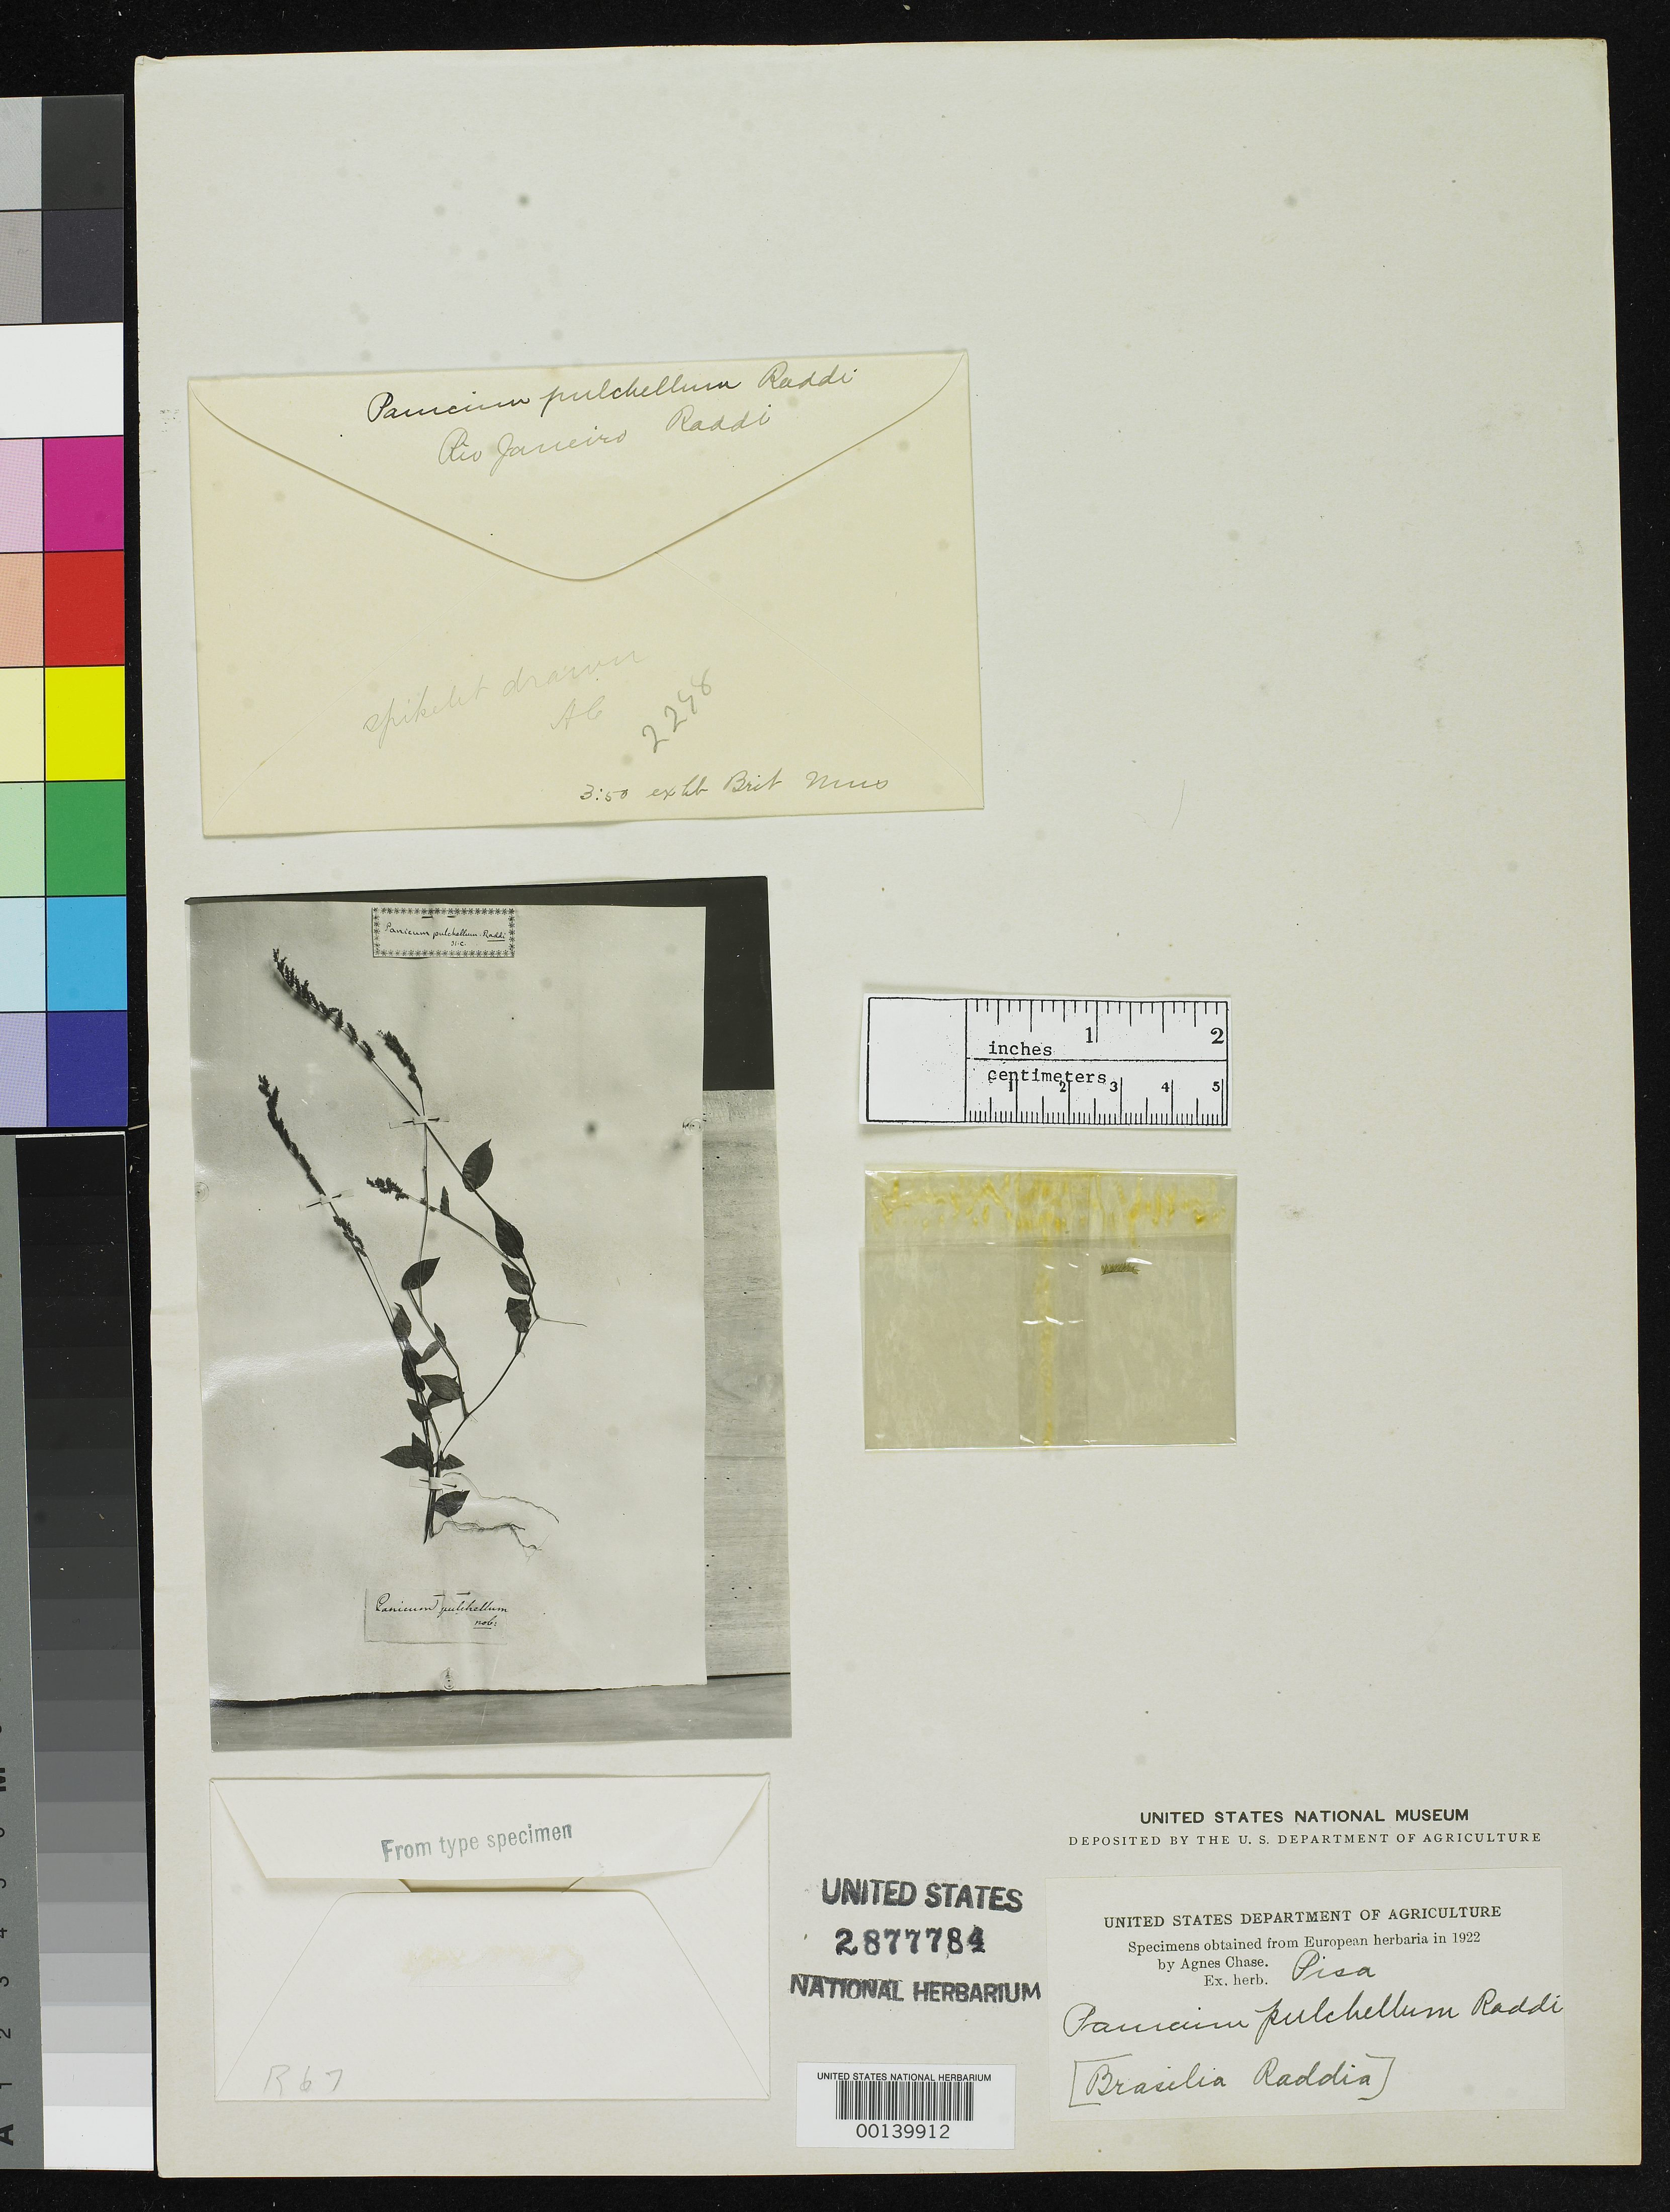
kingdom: Plantae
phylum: Tracheophyta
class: Liliopsida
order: Poales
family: Poaceae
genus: Panicum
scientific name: Panicum pulchellum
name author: Raddi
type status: Type Fragment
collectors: G. Raddi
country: Brazil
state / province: Rio de Janeiro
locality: Near Catumby, Rio de Janeiro.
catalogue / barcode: US 2877784